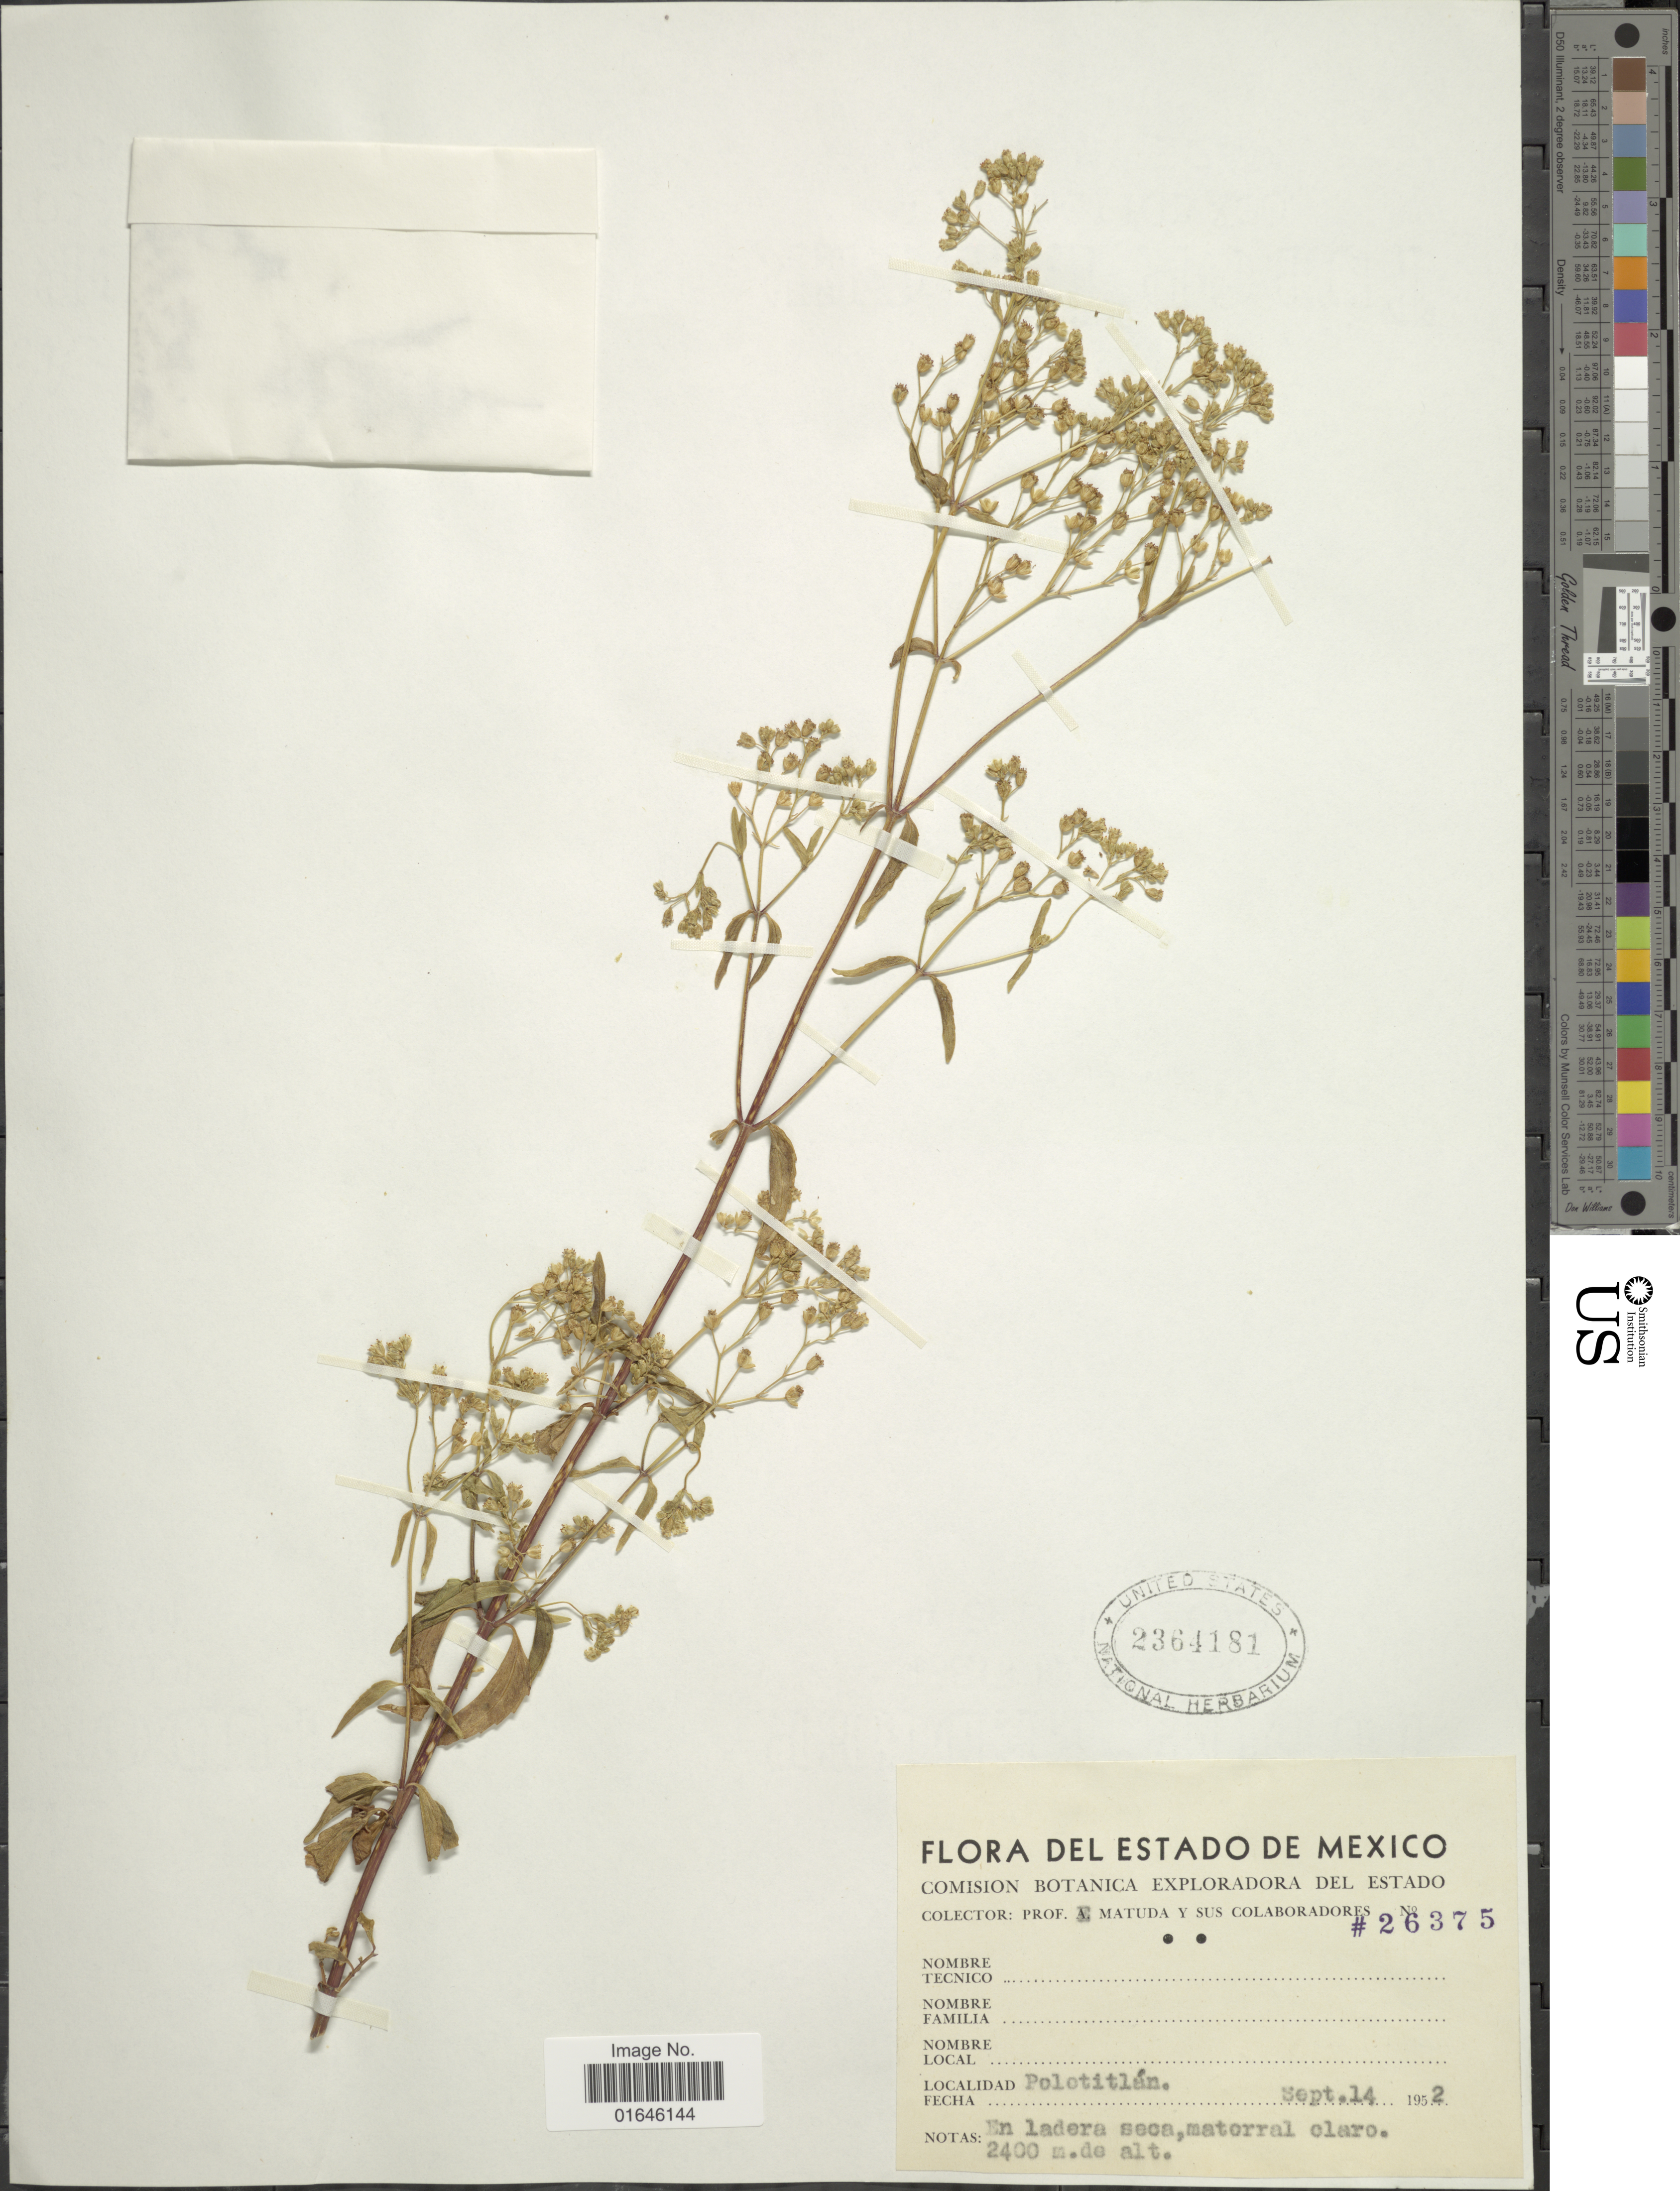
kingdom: Plantae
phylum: Tracheophyta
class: Magnoliopsida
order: Asterales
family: Asteraceae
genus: Piqueria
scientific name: Piqueria trinervia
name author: Cav.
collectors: E. Matuda & et al.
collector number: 26375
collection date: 1952-09-14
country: Mexico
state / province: México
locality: Polotitlan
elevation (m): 2400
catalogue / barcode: US 2364181